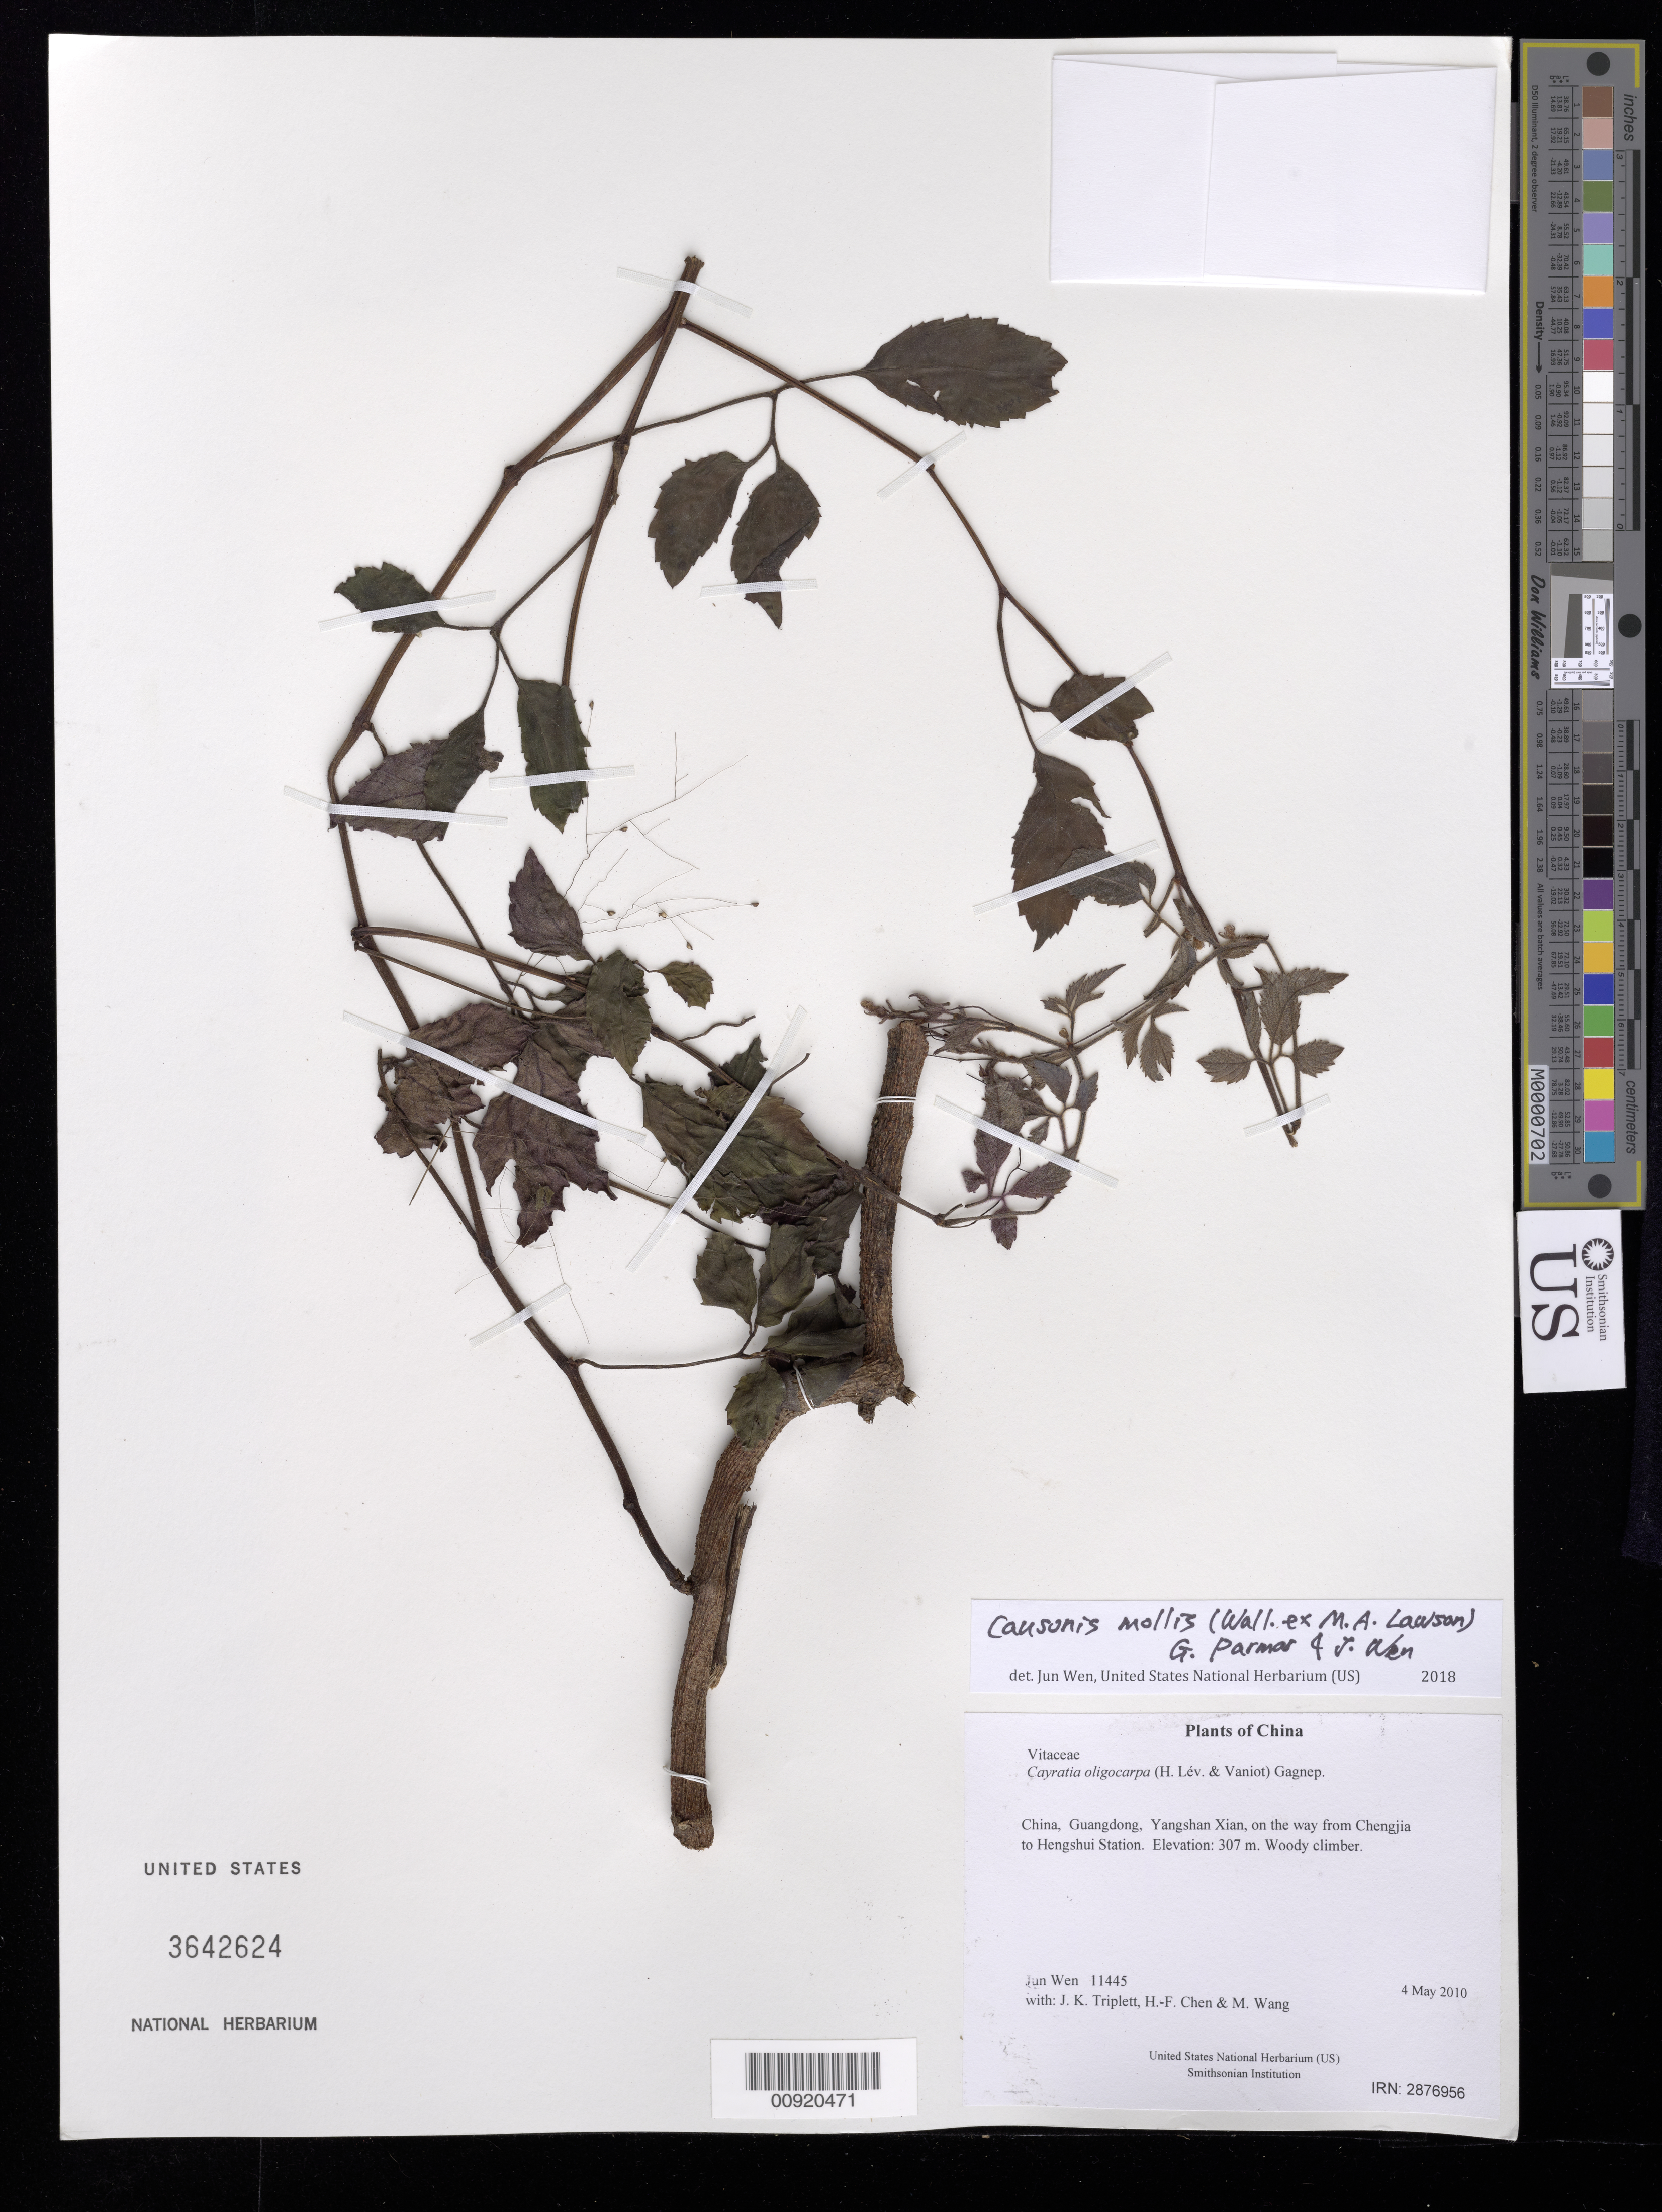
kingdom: Plantae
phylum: Tracheophyta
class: Magnoliopsida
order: Vitales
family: Vitaceae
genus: Causonis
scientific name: Causonis mollis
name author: (M.A. Lawson ex Wall.) Parmar & J. Wen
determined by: Wen, Jun, (BOT), Smithsonian Institution - National Museum of Natural History (UNITED STATES)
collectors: J. Wen, J. K. Triplett, H.-F. Chen & M. Wang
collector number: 11445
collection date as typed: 4 May 2010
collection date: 2010-05-04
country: China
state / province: Guangdong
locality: Yangshan Xian, on the way from Chengjia to Hengshui Station.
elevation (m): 307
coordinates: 24 50.674 N, 112 52.418 E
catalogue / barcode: US 3642624